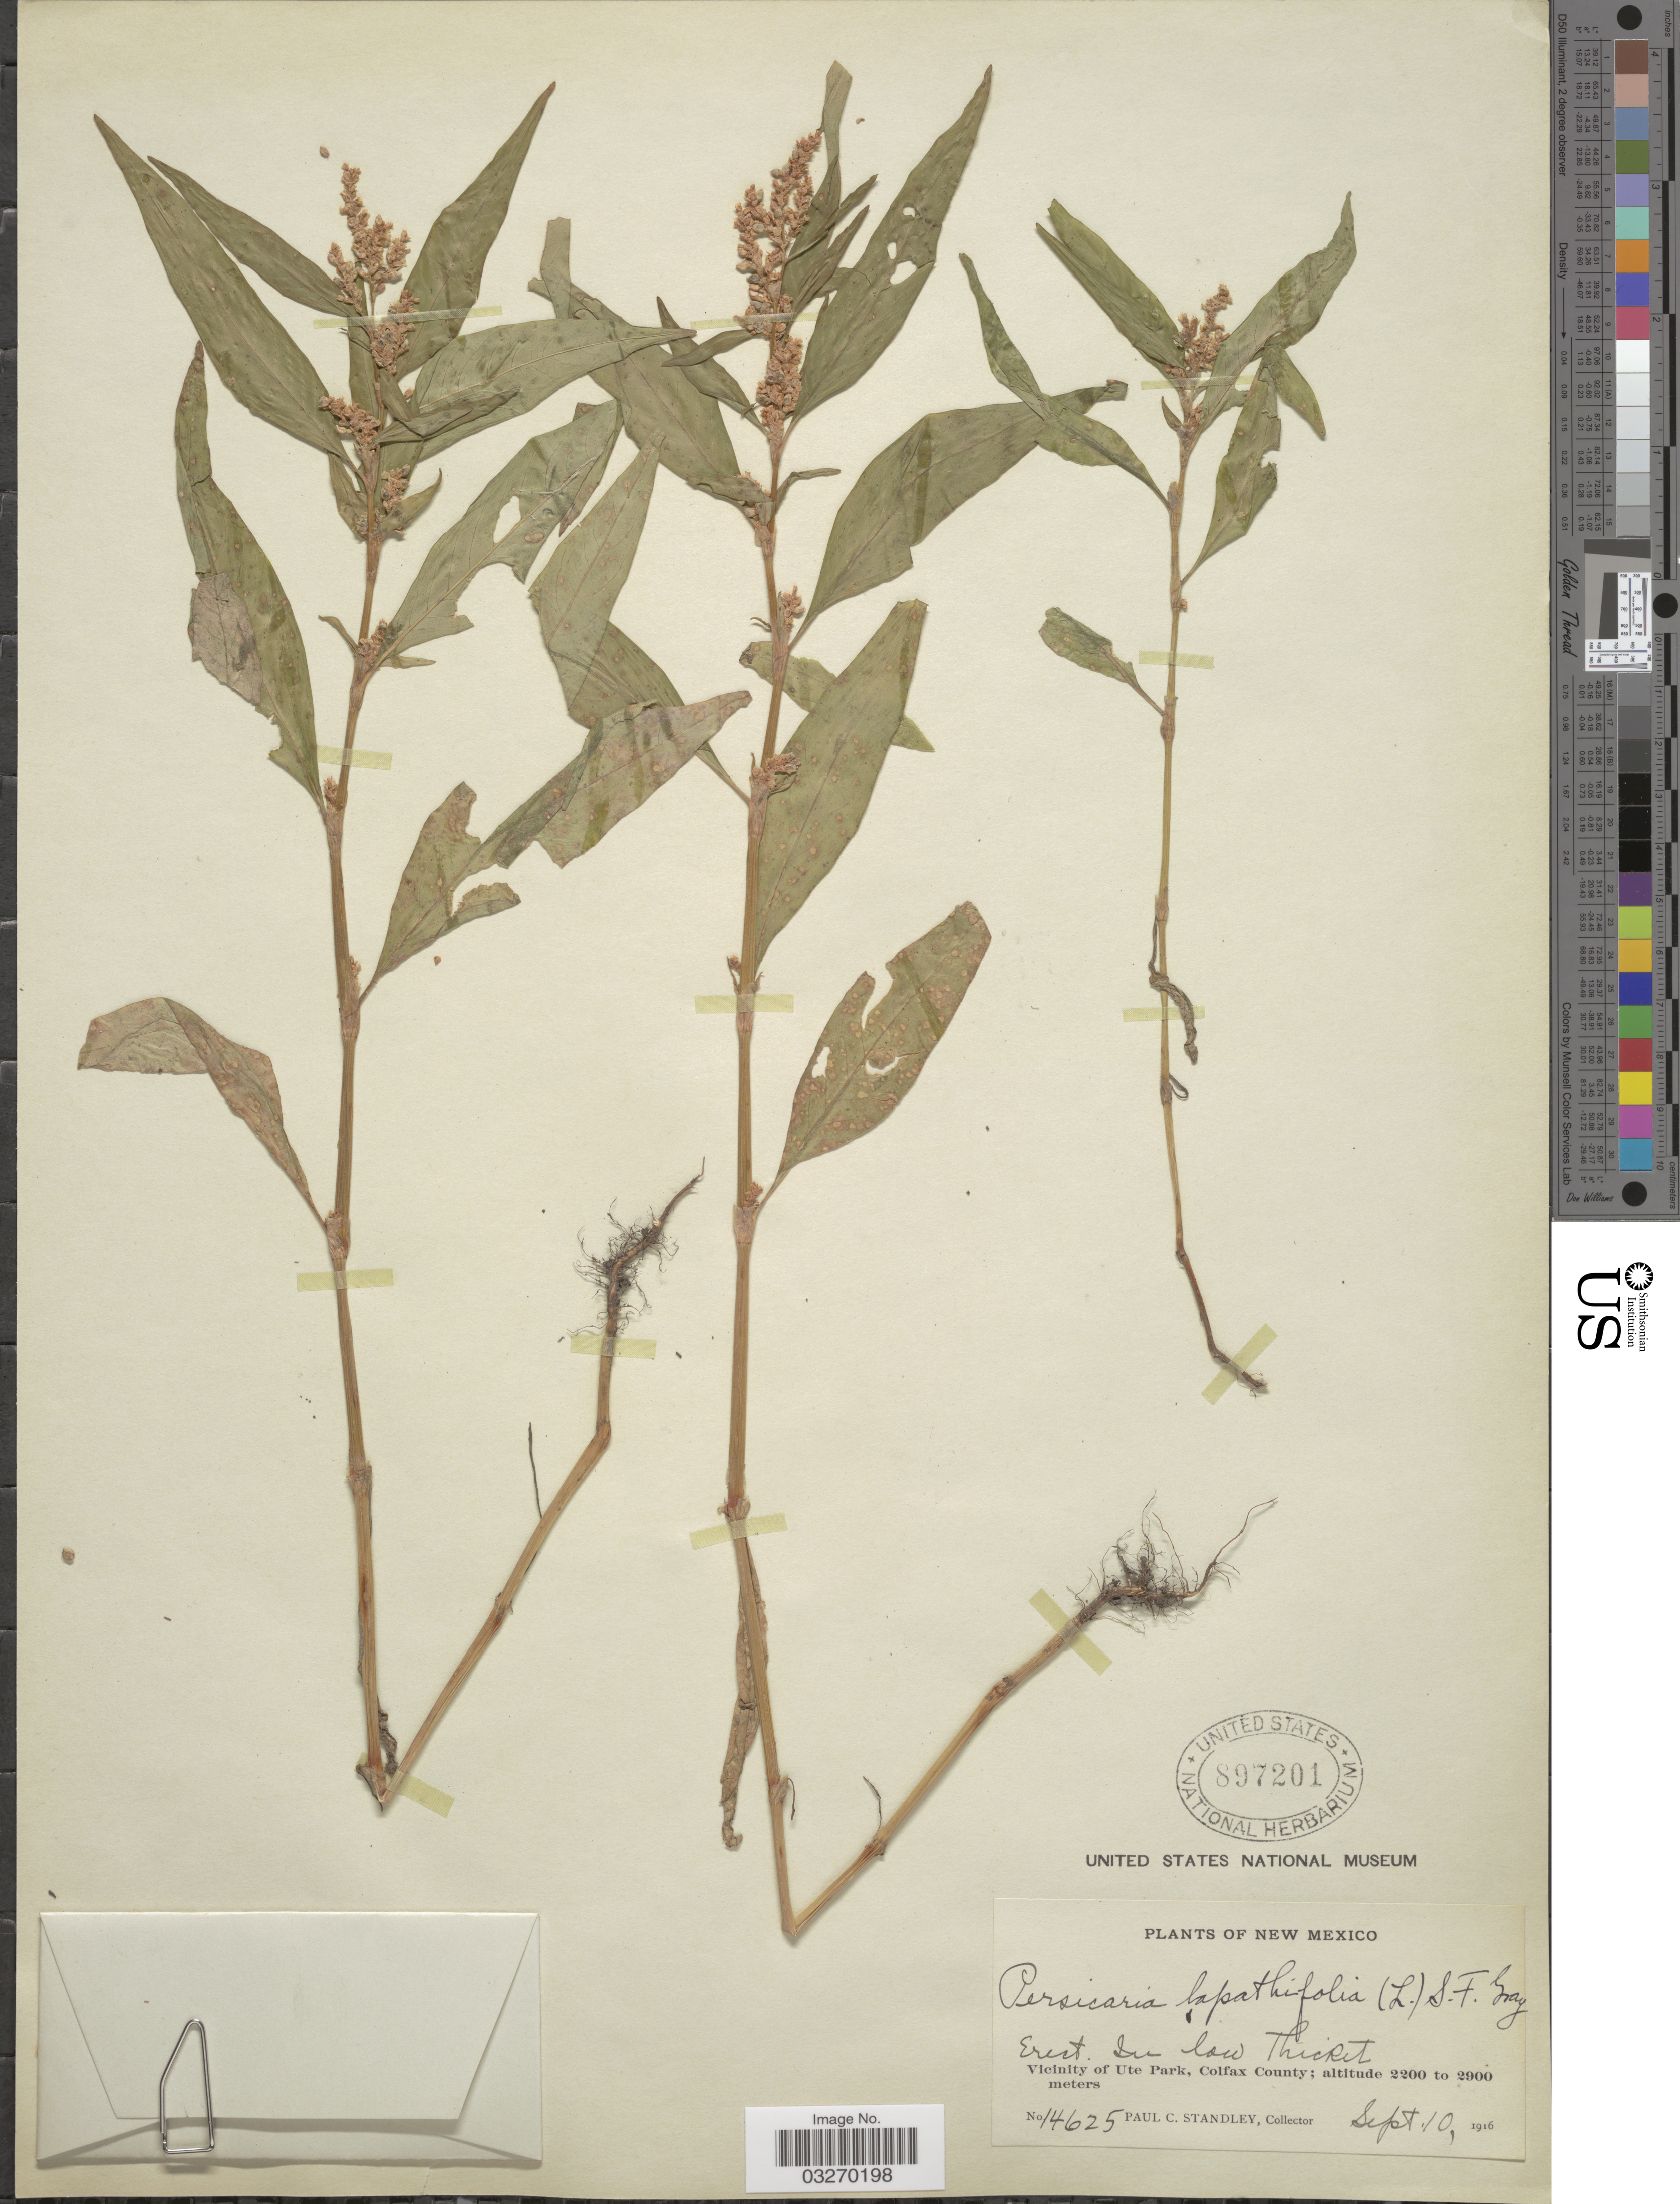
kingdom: Plantae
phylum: Tracheophyta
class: Magnoliopsida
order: Caryophyllales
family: Polygonaceae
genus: Persicaria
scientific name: Persicaria lapathifolia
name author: (L.) Delarbre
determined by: Atha, D. E.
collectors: P. C. Standley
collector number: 14625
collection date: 1916-09-10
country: United States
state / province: New Mexico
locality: Vicinity of Ute Park, Colfax County.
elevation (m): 2200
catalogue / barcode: US 897201